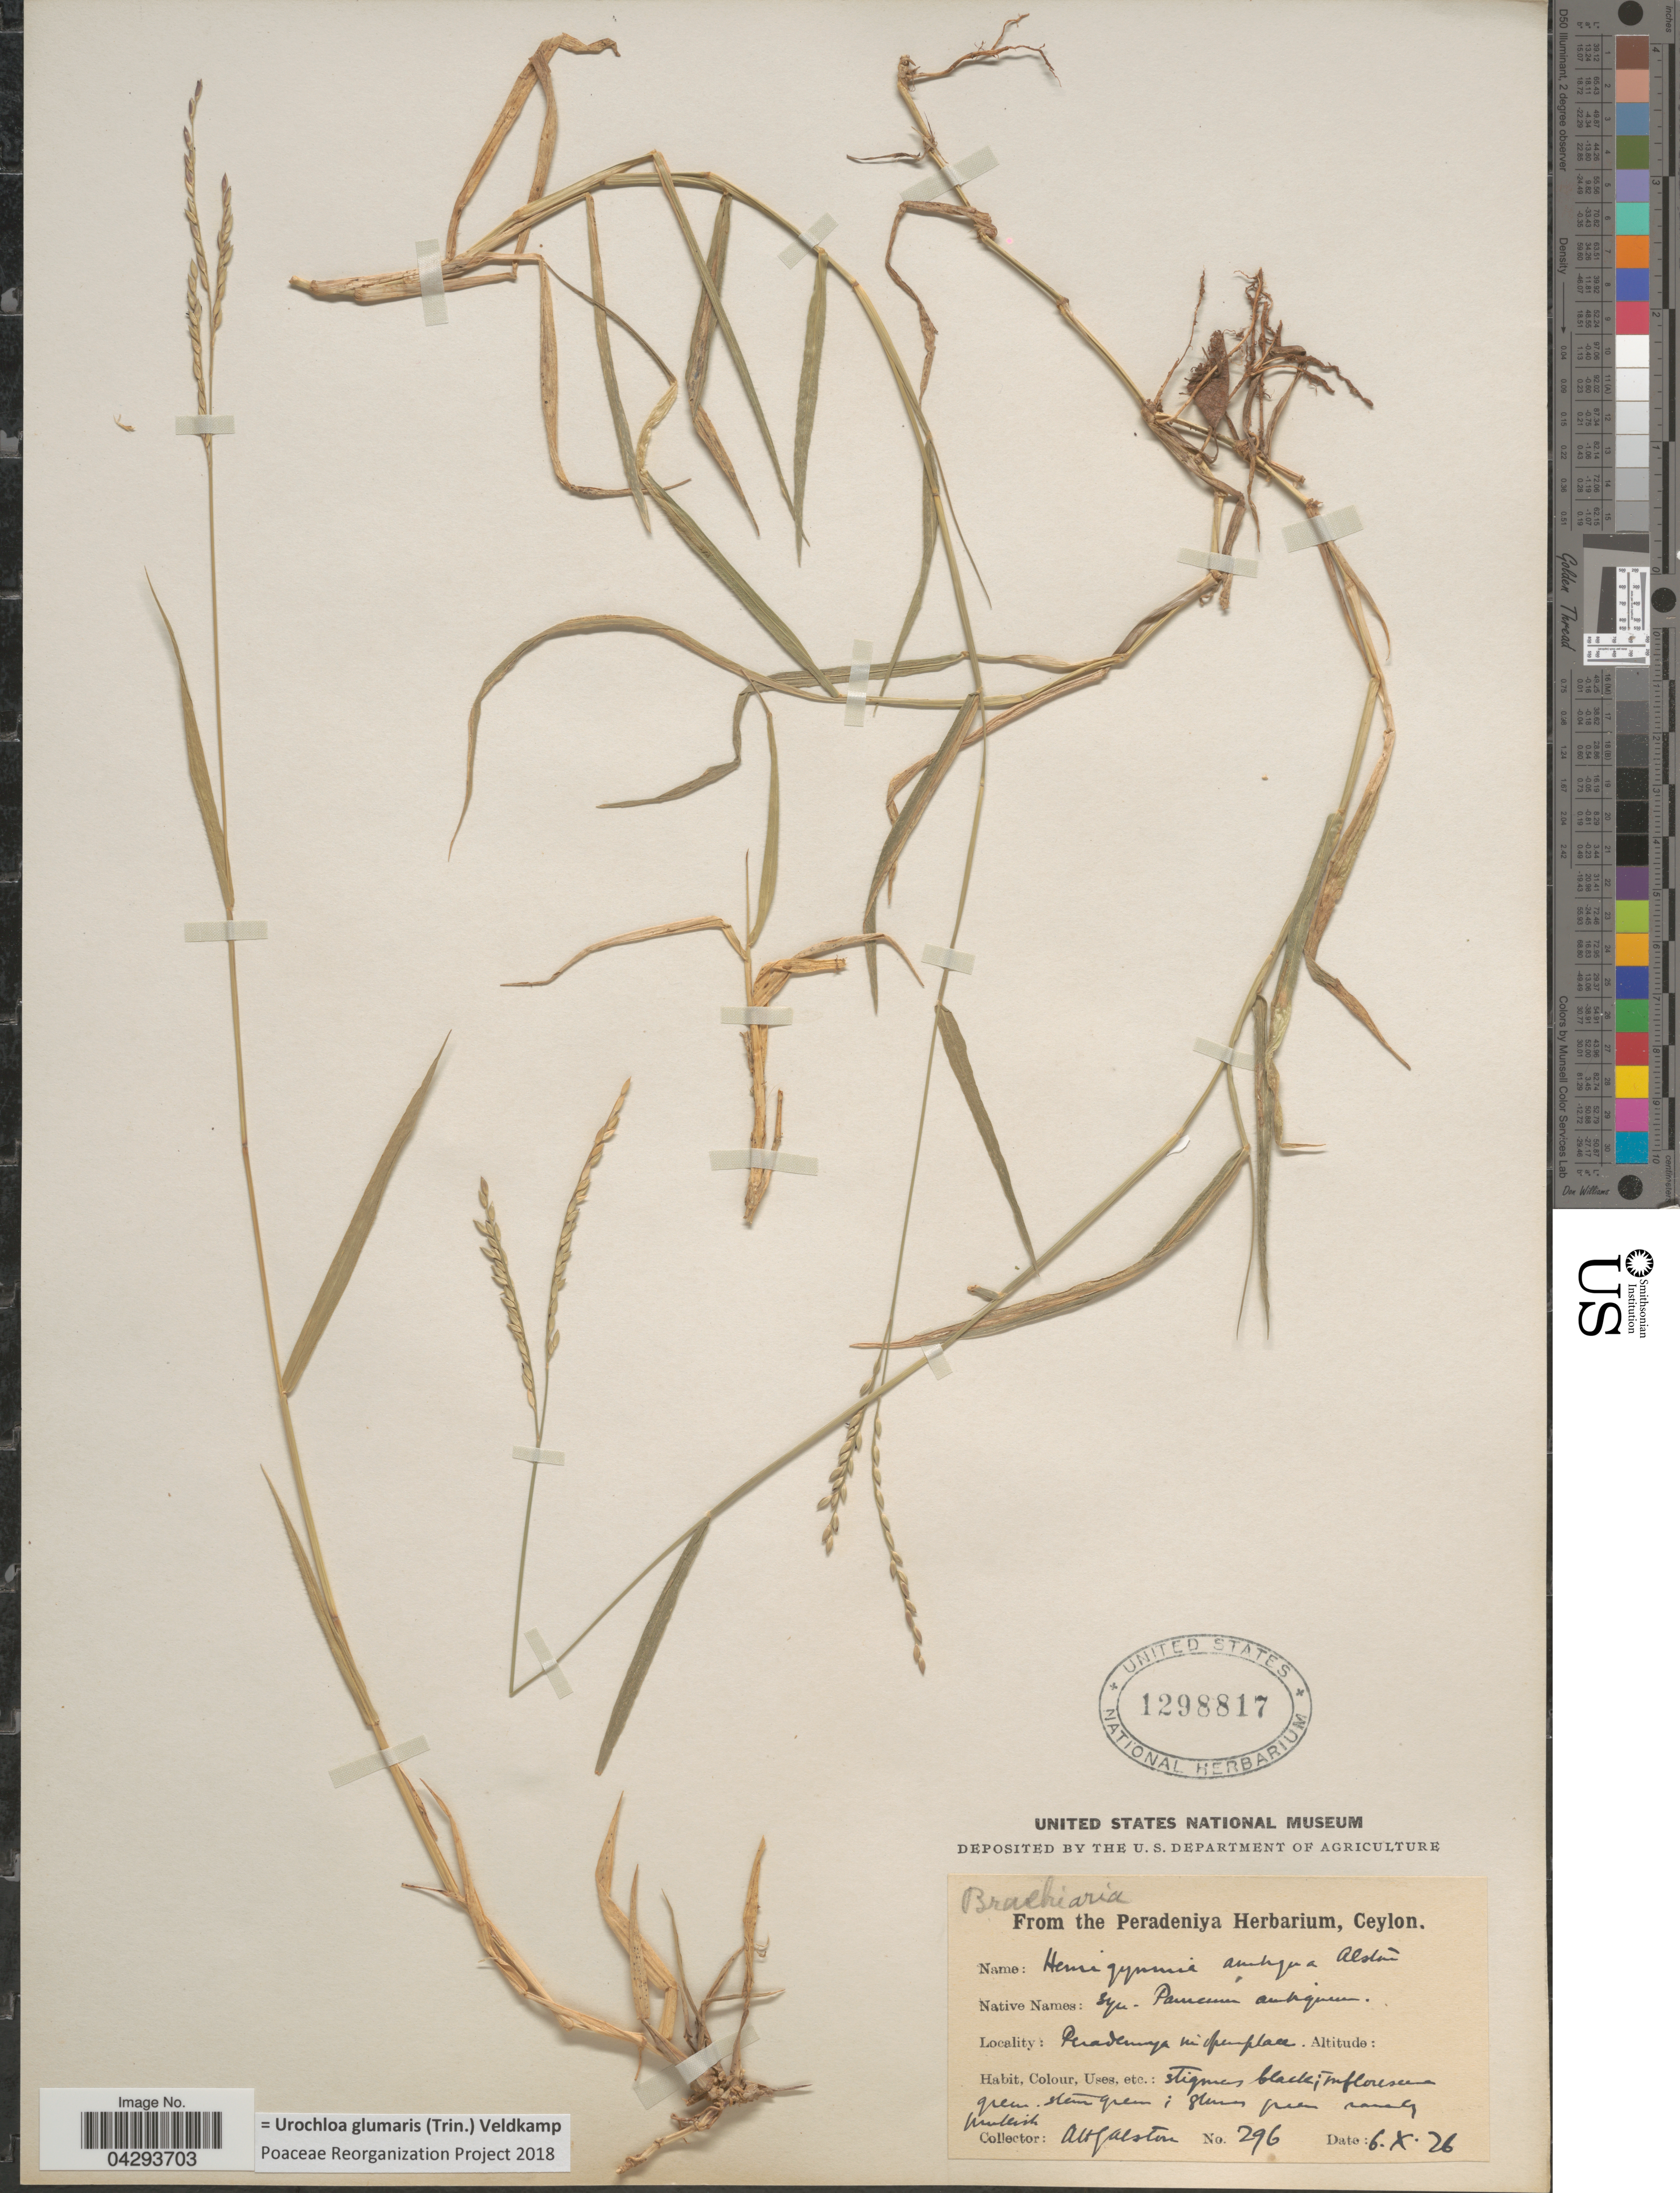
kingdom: Plantae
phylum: Tracheophyta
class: Liliopsida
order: Poales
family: Poaceae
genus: Urochloa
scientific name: Urochloa glumaris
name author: (Trin.) Veldkamp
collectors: A. H. Alston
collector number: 296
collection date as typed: Transcribed d/m/y: 6/10/26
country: Sri Lanka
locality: Peradeniya in open place.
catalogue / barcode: US 1298817